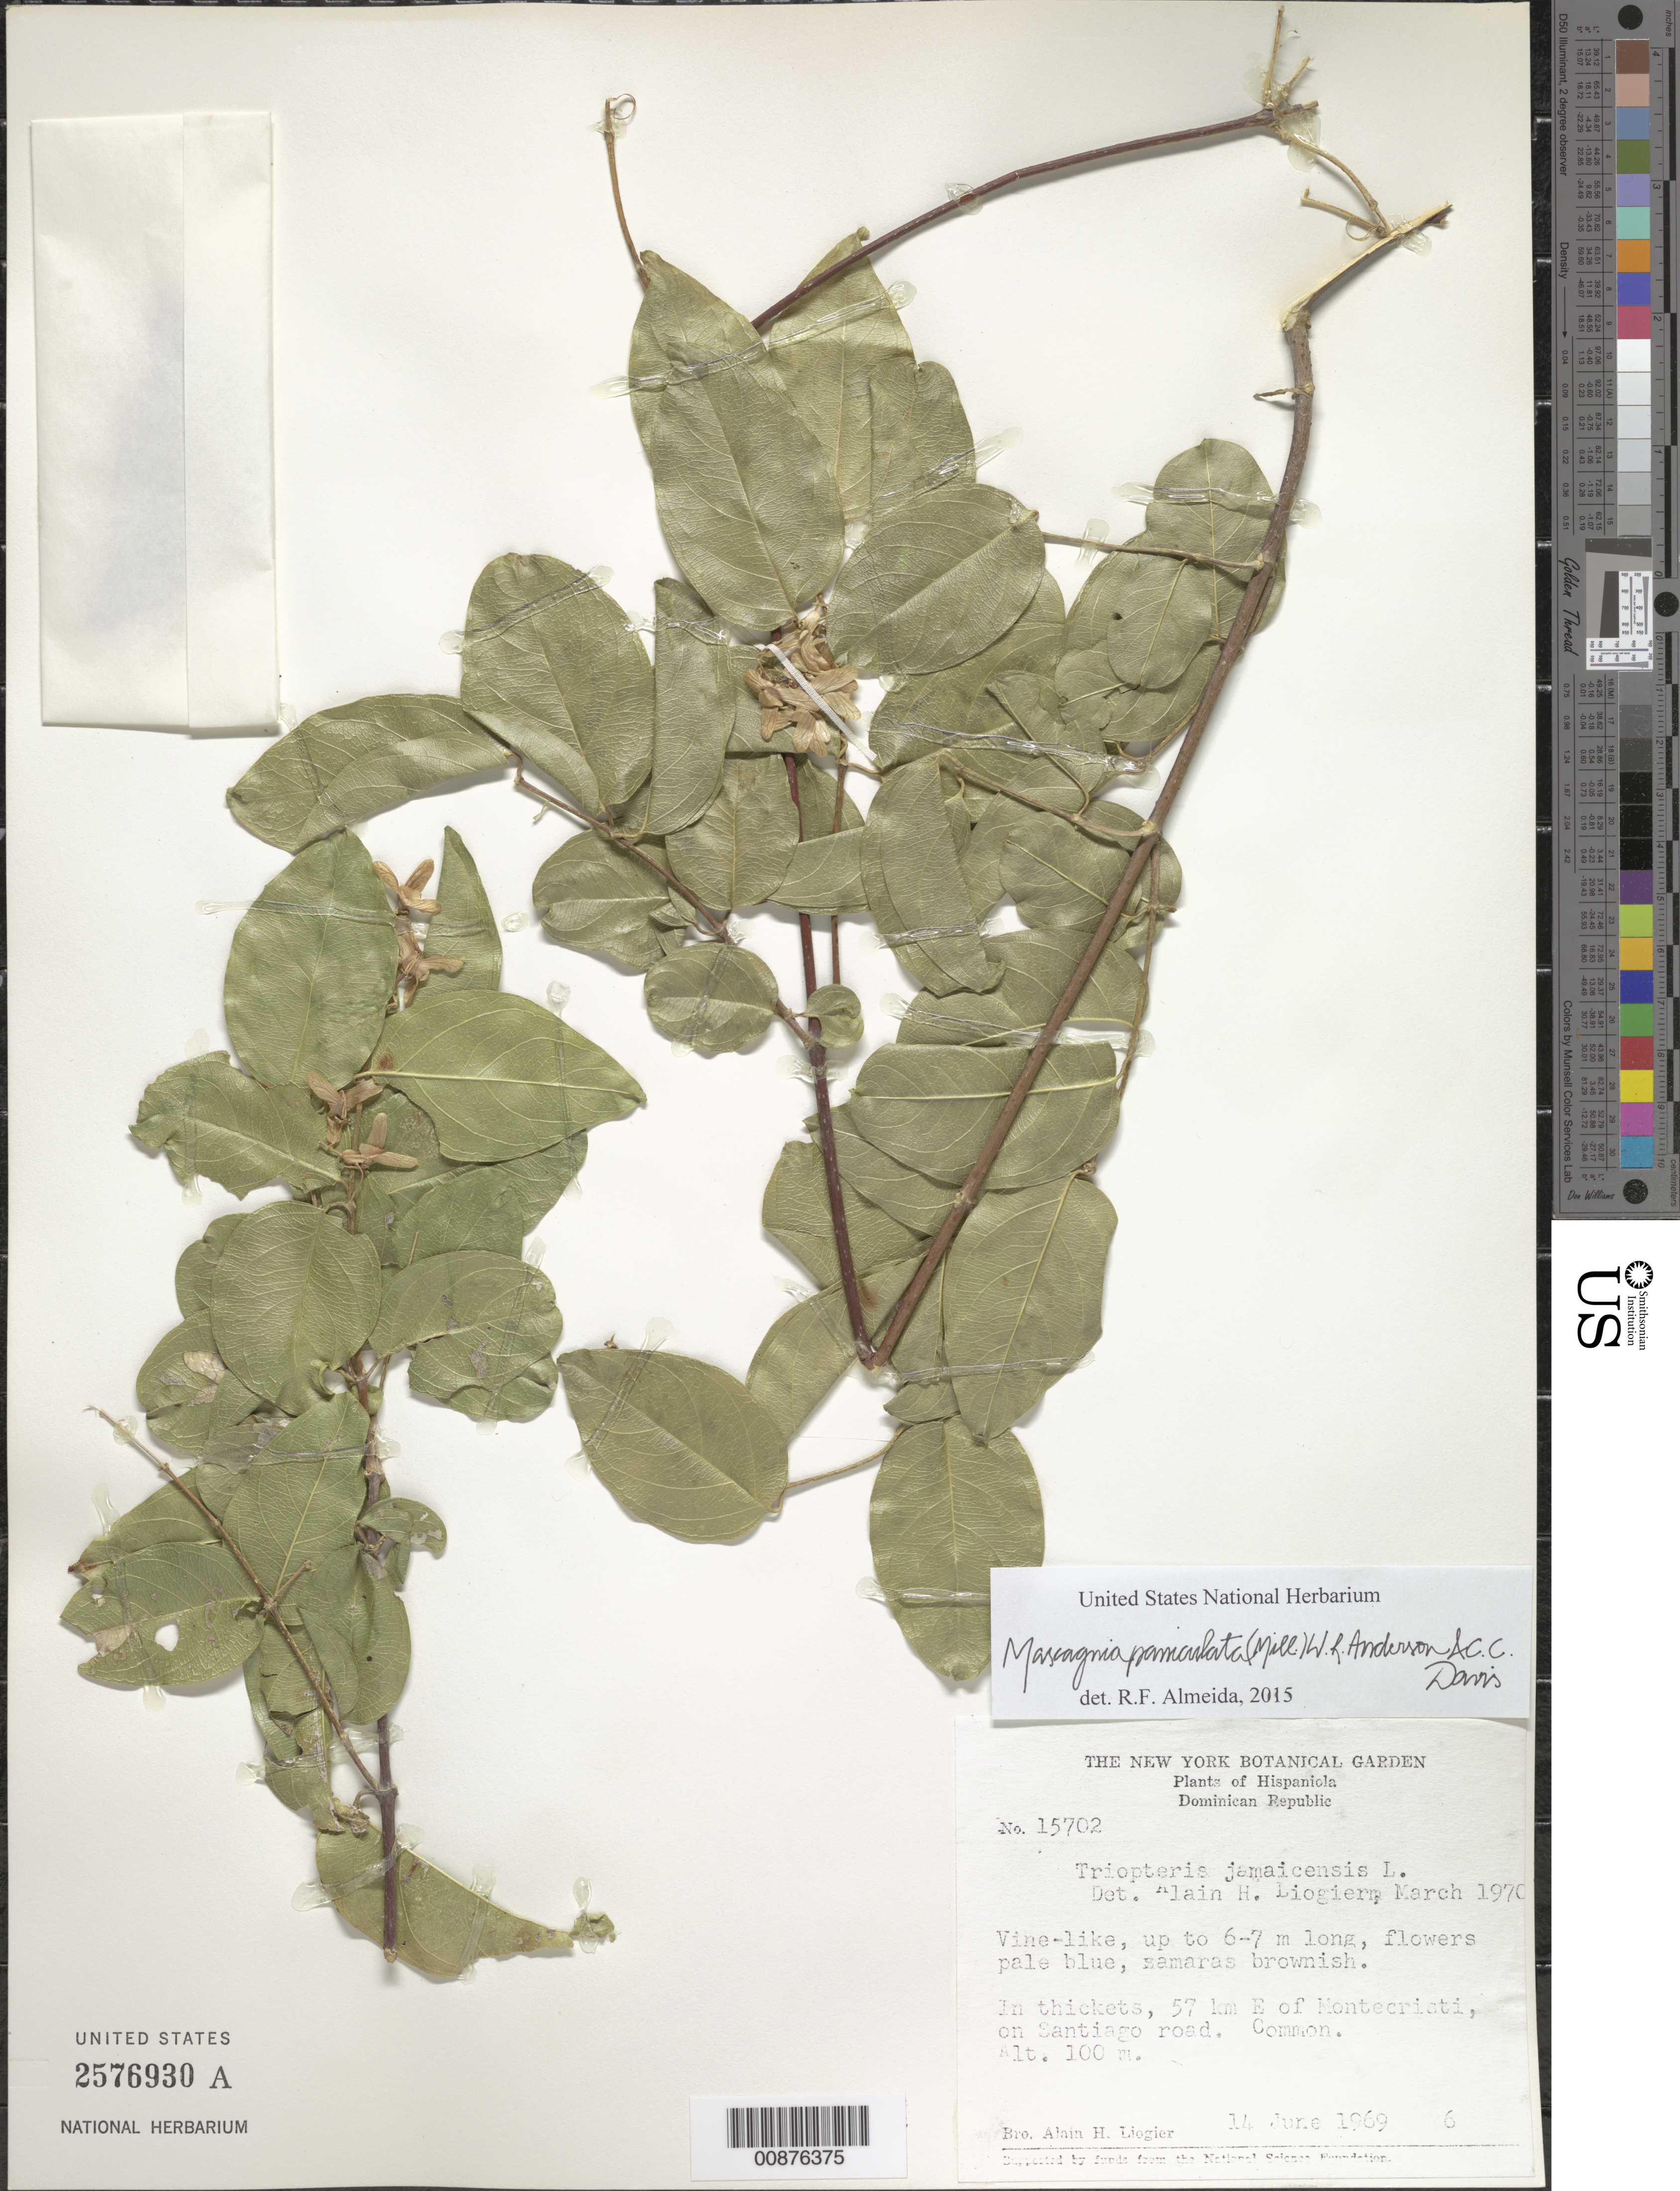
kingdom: Plantae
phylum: Tracheophyta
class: Magnoliopsida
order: Malpighiales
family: Malpighiaceae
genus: Mascagnia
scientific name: Mascagnia paniculata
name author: (Mill.) W.R. Anderson & C. Davis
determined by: De Almeida, R. F., (HUEFS), Universidade Estadual de Feira de Santana (BRAZIL)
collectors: A. H. Liogier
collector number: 15702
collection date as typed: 14 Jun 1969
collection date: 1969-06-14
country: Dominican Republic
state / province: Monte Cristi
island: Hispaniola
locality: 57 km E of Montecristi on Santiago Road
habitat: In thickets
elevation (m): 100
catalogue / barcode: US 2576930A